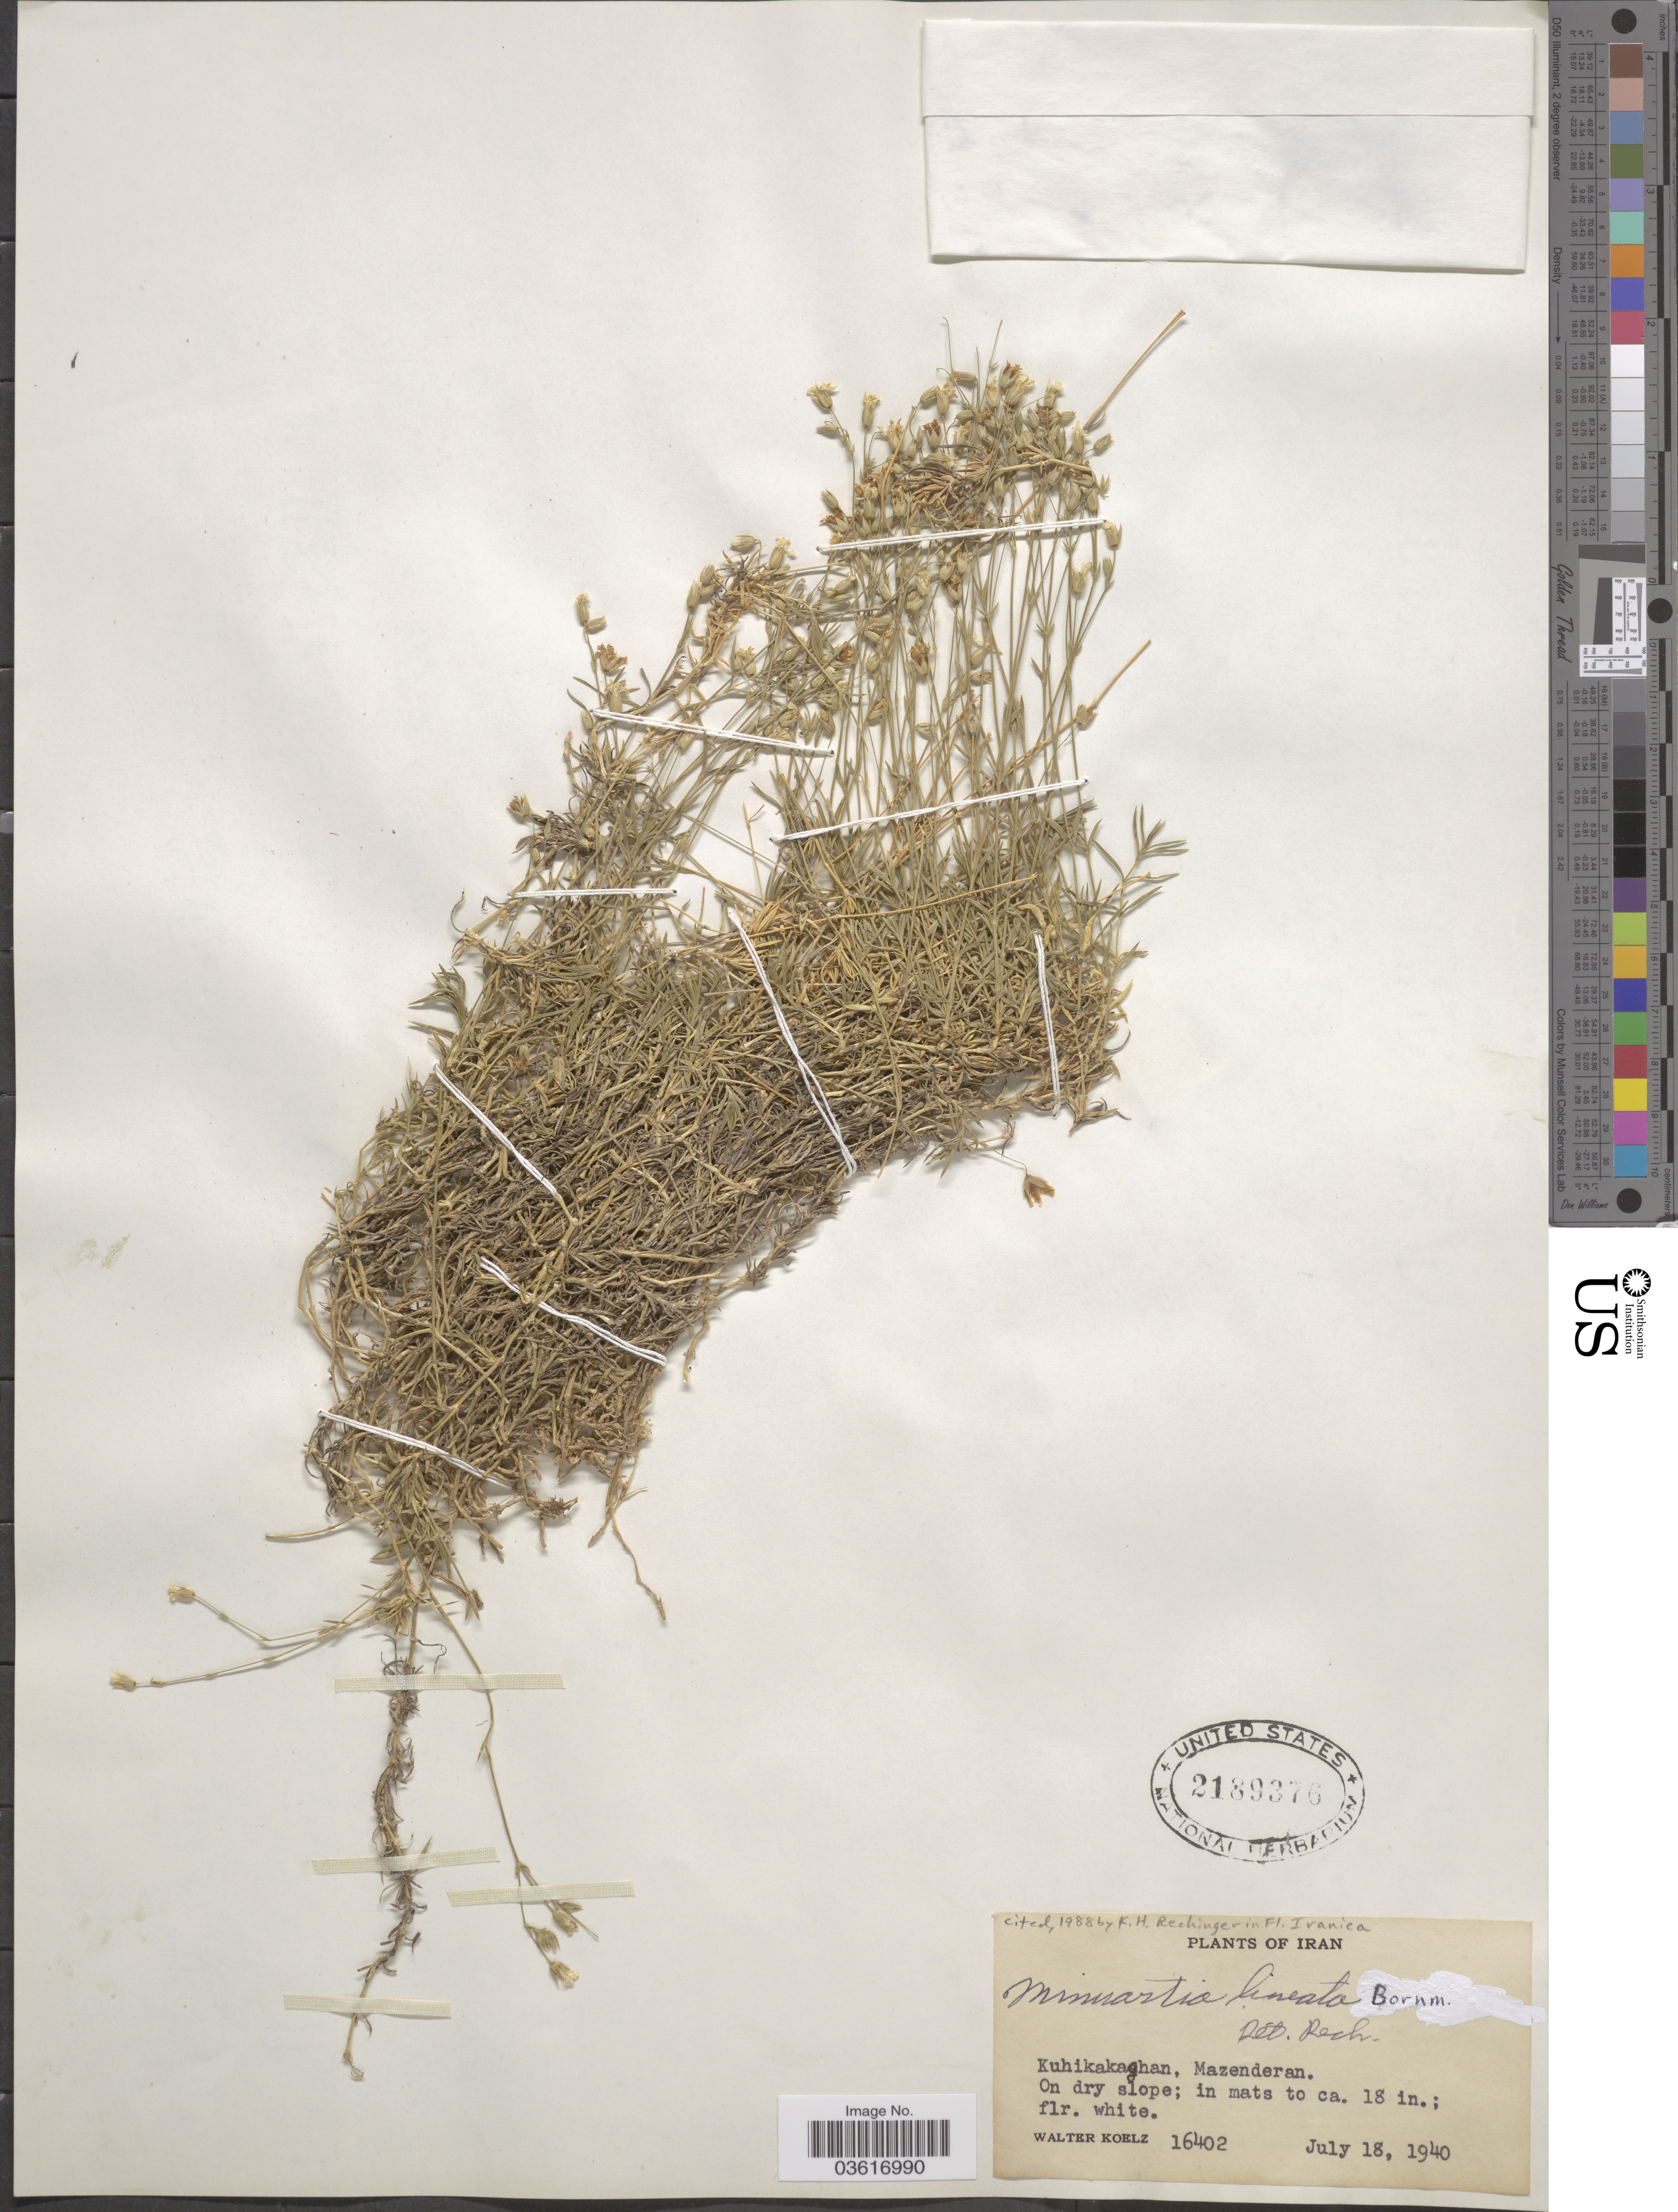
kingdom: Plantae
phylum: Tracheophyta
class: Magnoliopsida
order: Caryophyllales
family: Caryophyllaceae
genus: Minuartia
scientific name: Minuartia lineata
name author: Bornm.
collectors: W. N. Koelz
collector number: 16402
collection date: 1940-07-18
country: Iran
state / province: Mazandaran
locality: Kuhikakaghan, Mazenderan.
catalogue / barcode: US 2189376